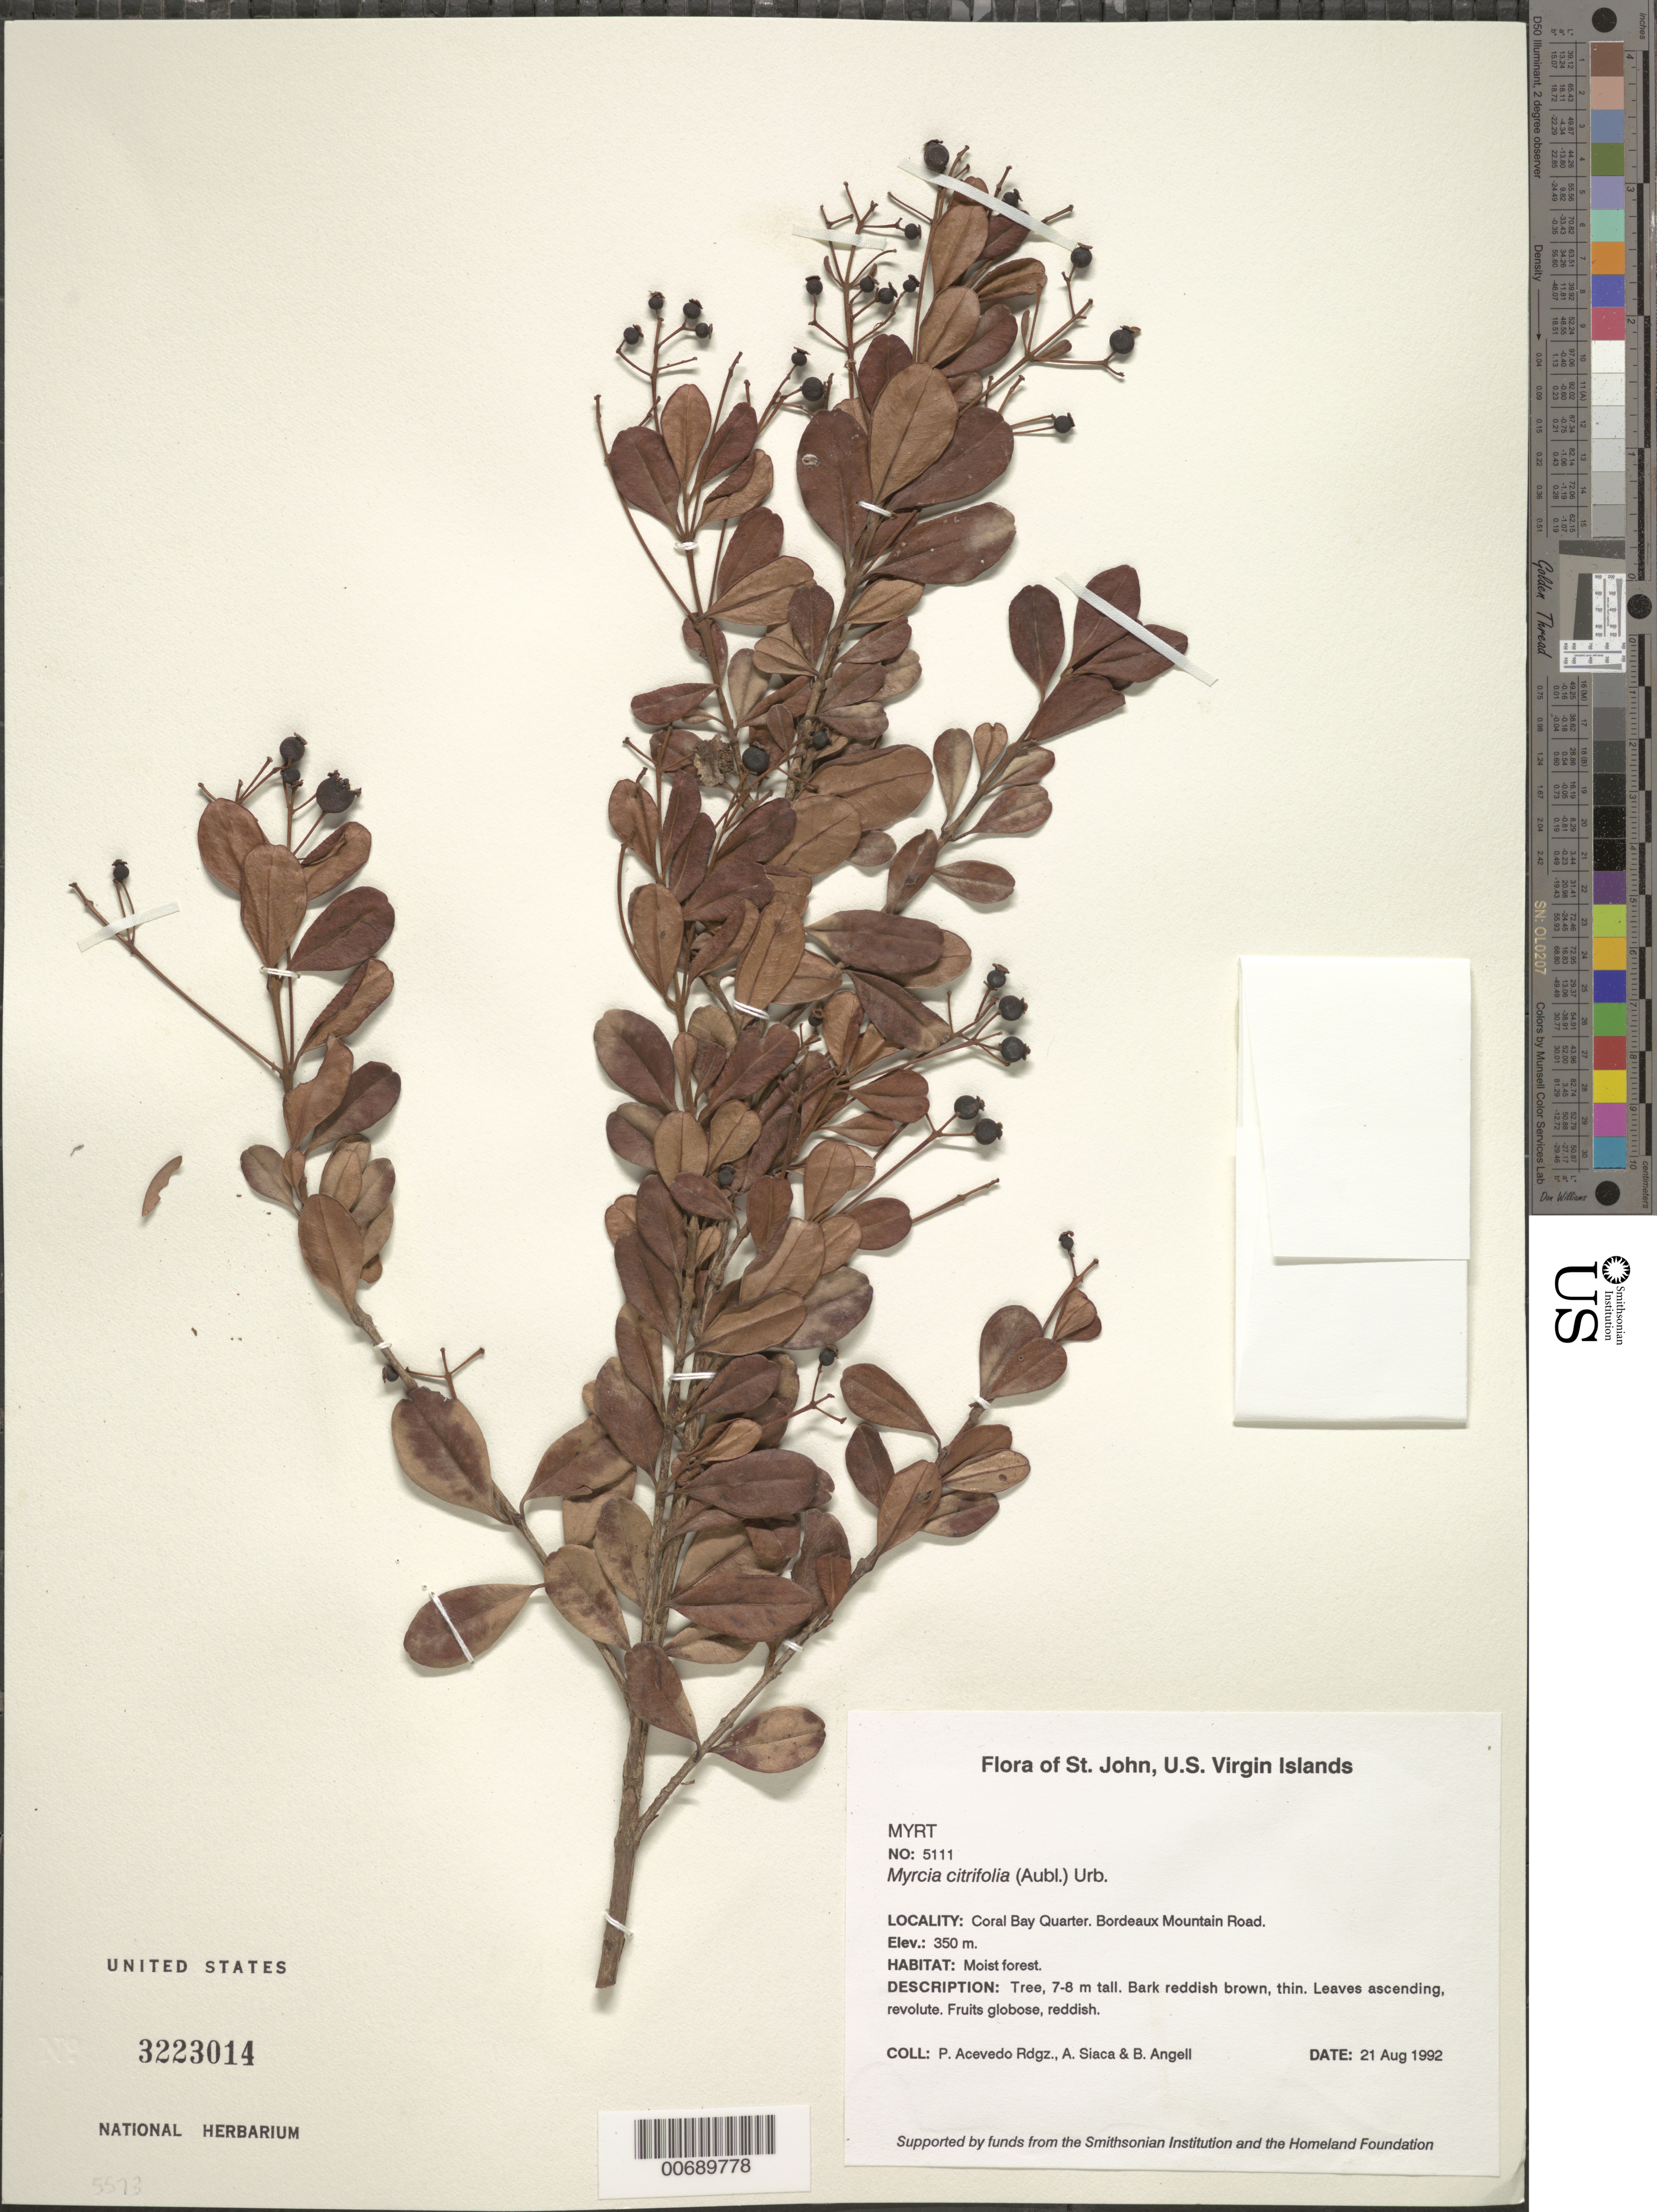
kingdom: Plantae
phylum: Tracheophyta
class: Magnoliopsida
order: Myrtales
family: Myrtaceae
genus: Myrcia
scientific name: Myrcia citrifolia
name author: (Aubl.) Urb.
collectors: P. Acevedo-Rodr., A. Siaca & Bobbi Angell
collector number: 5111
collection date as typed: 21 Aug 1992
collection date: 1992-08-21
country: U.S. Virgin Islands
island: St. John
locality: Coral Bay Quarter; along dirt road to Bordeaux Mountain..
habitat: Moist forest.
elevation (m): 350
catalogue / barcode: US 3223014